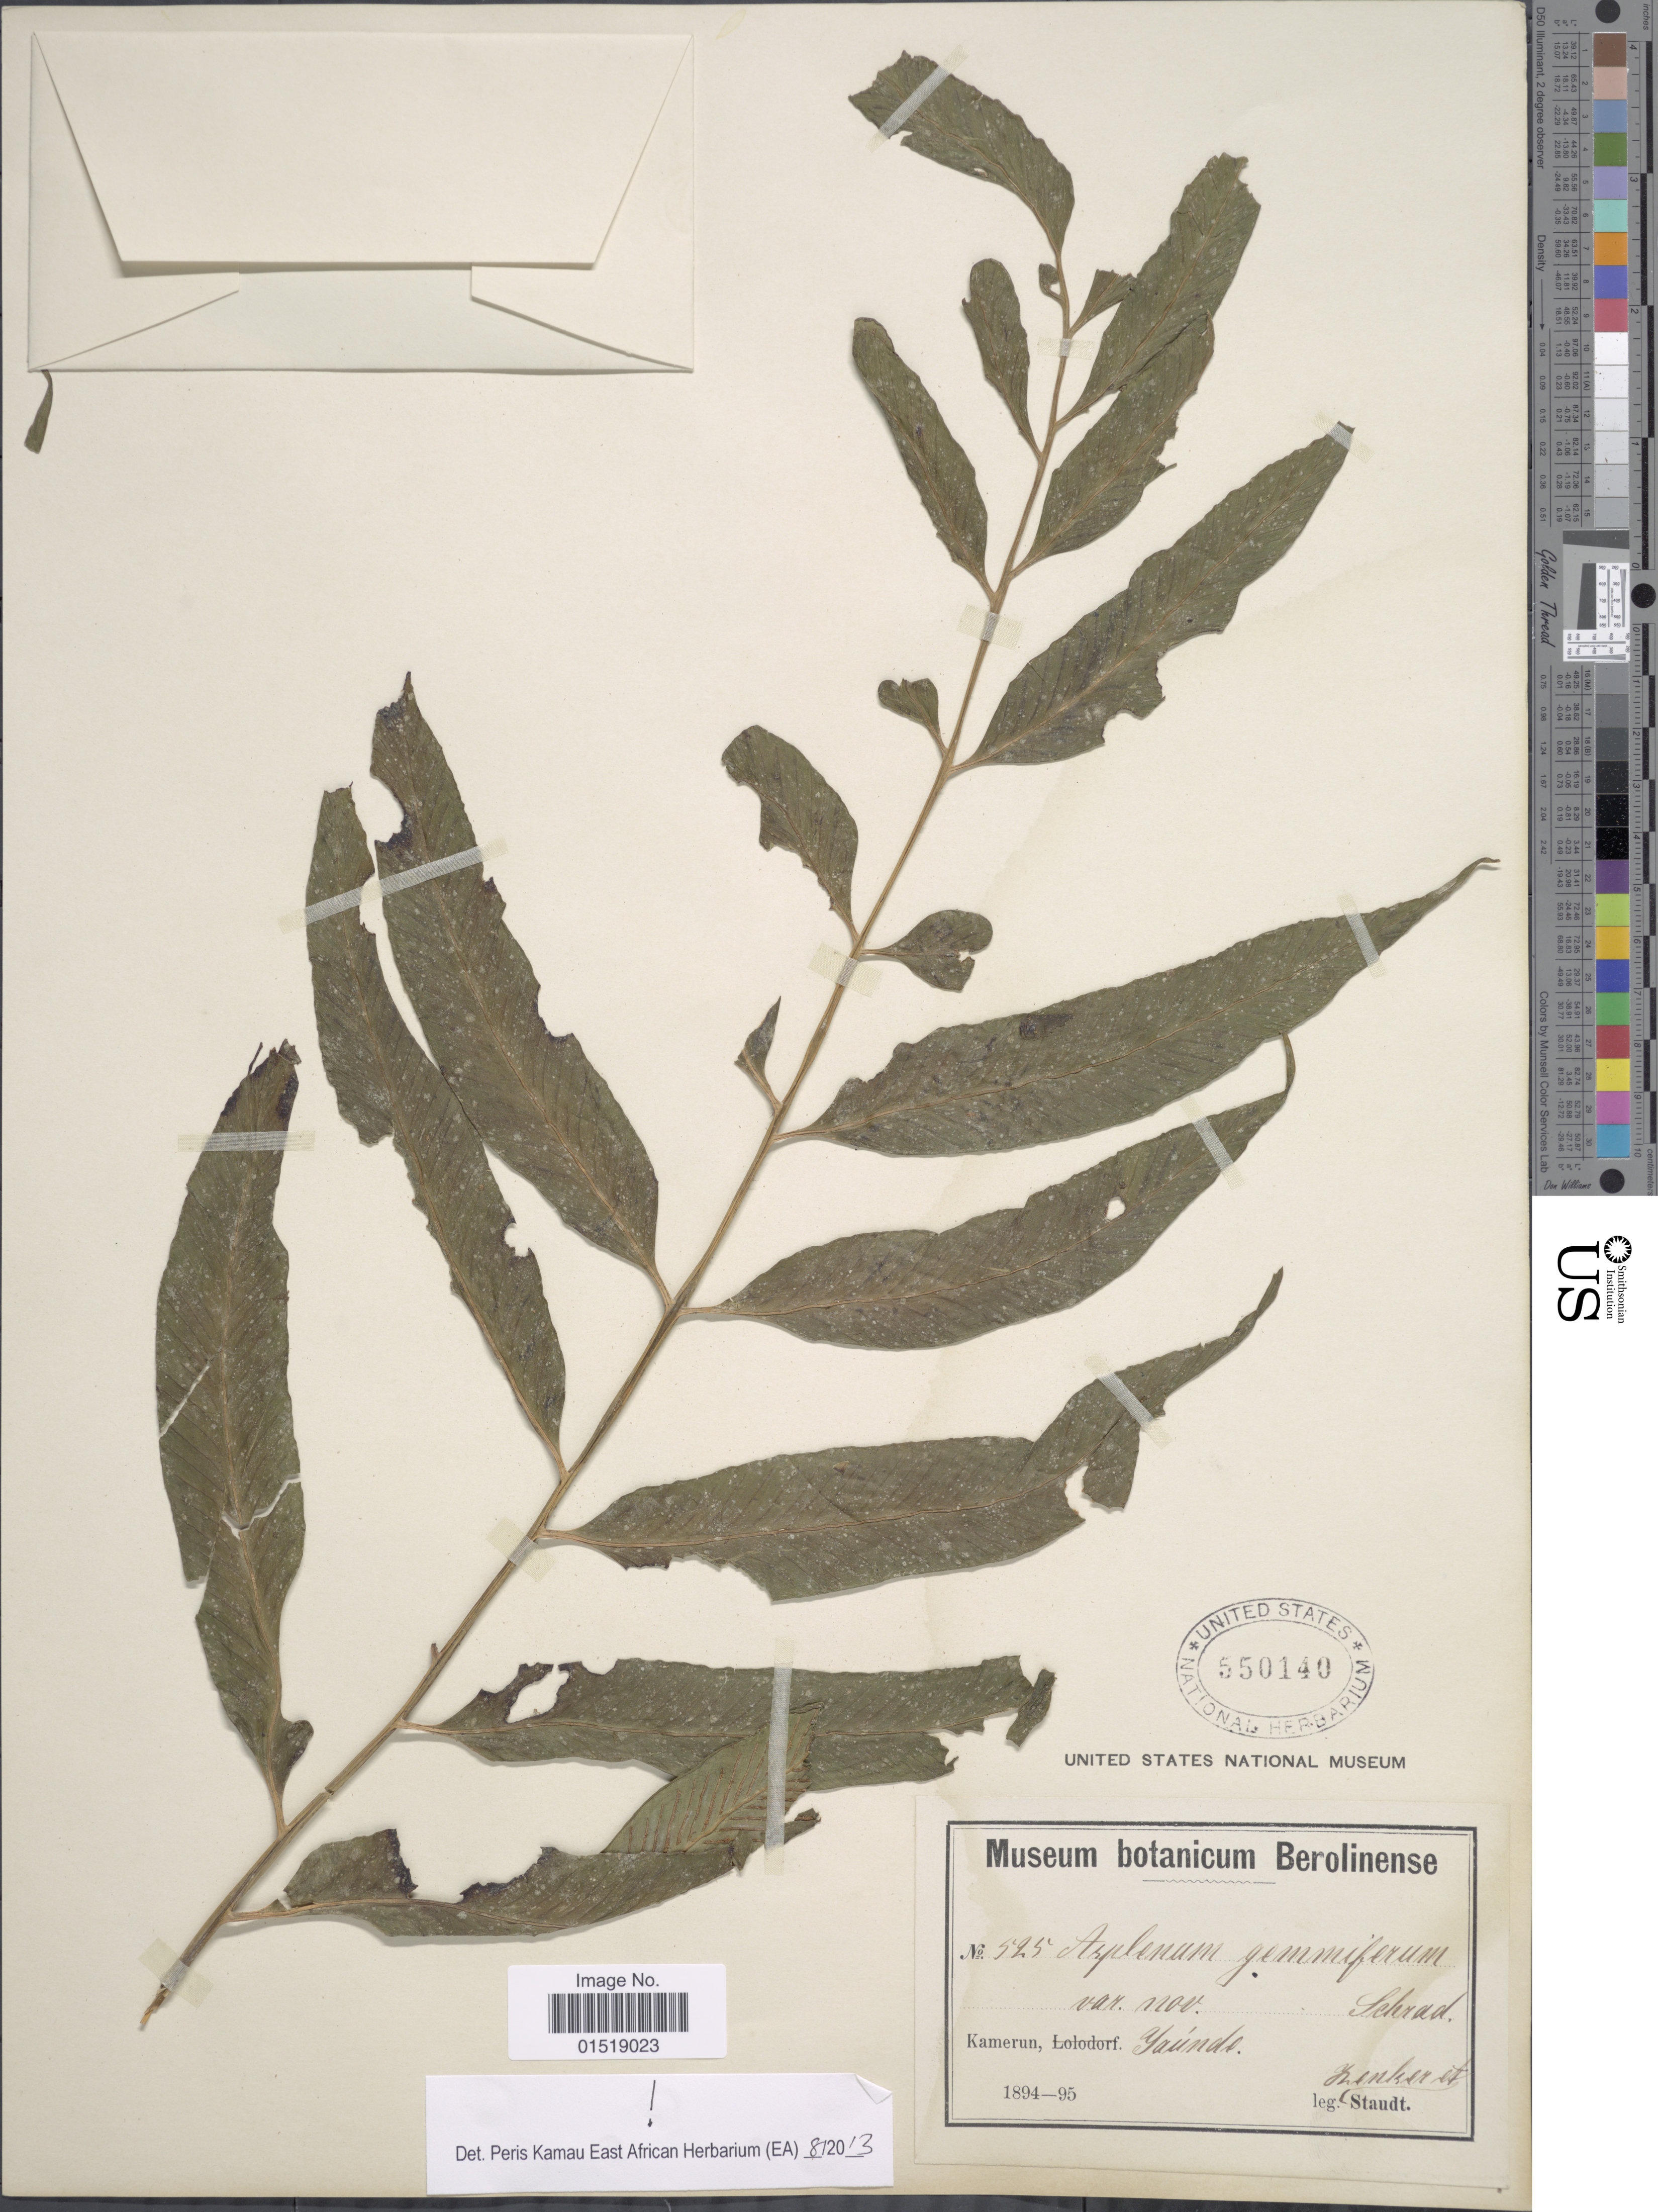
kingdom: Plantae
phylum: Tracheophyta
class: Polypodiopsida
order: Polypodiales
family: Aspleniaceae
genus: Asplenium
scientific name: Asplenium gemmiferum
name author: Schrad.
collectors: Zenker, -- & -. Staudt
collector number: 525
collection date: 1894/1895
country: Cameroon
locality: Kamerun, Yaúnde.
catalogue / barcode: US 550140